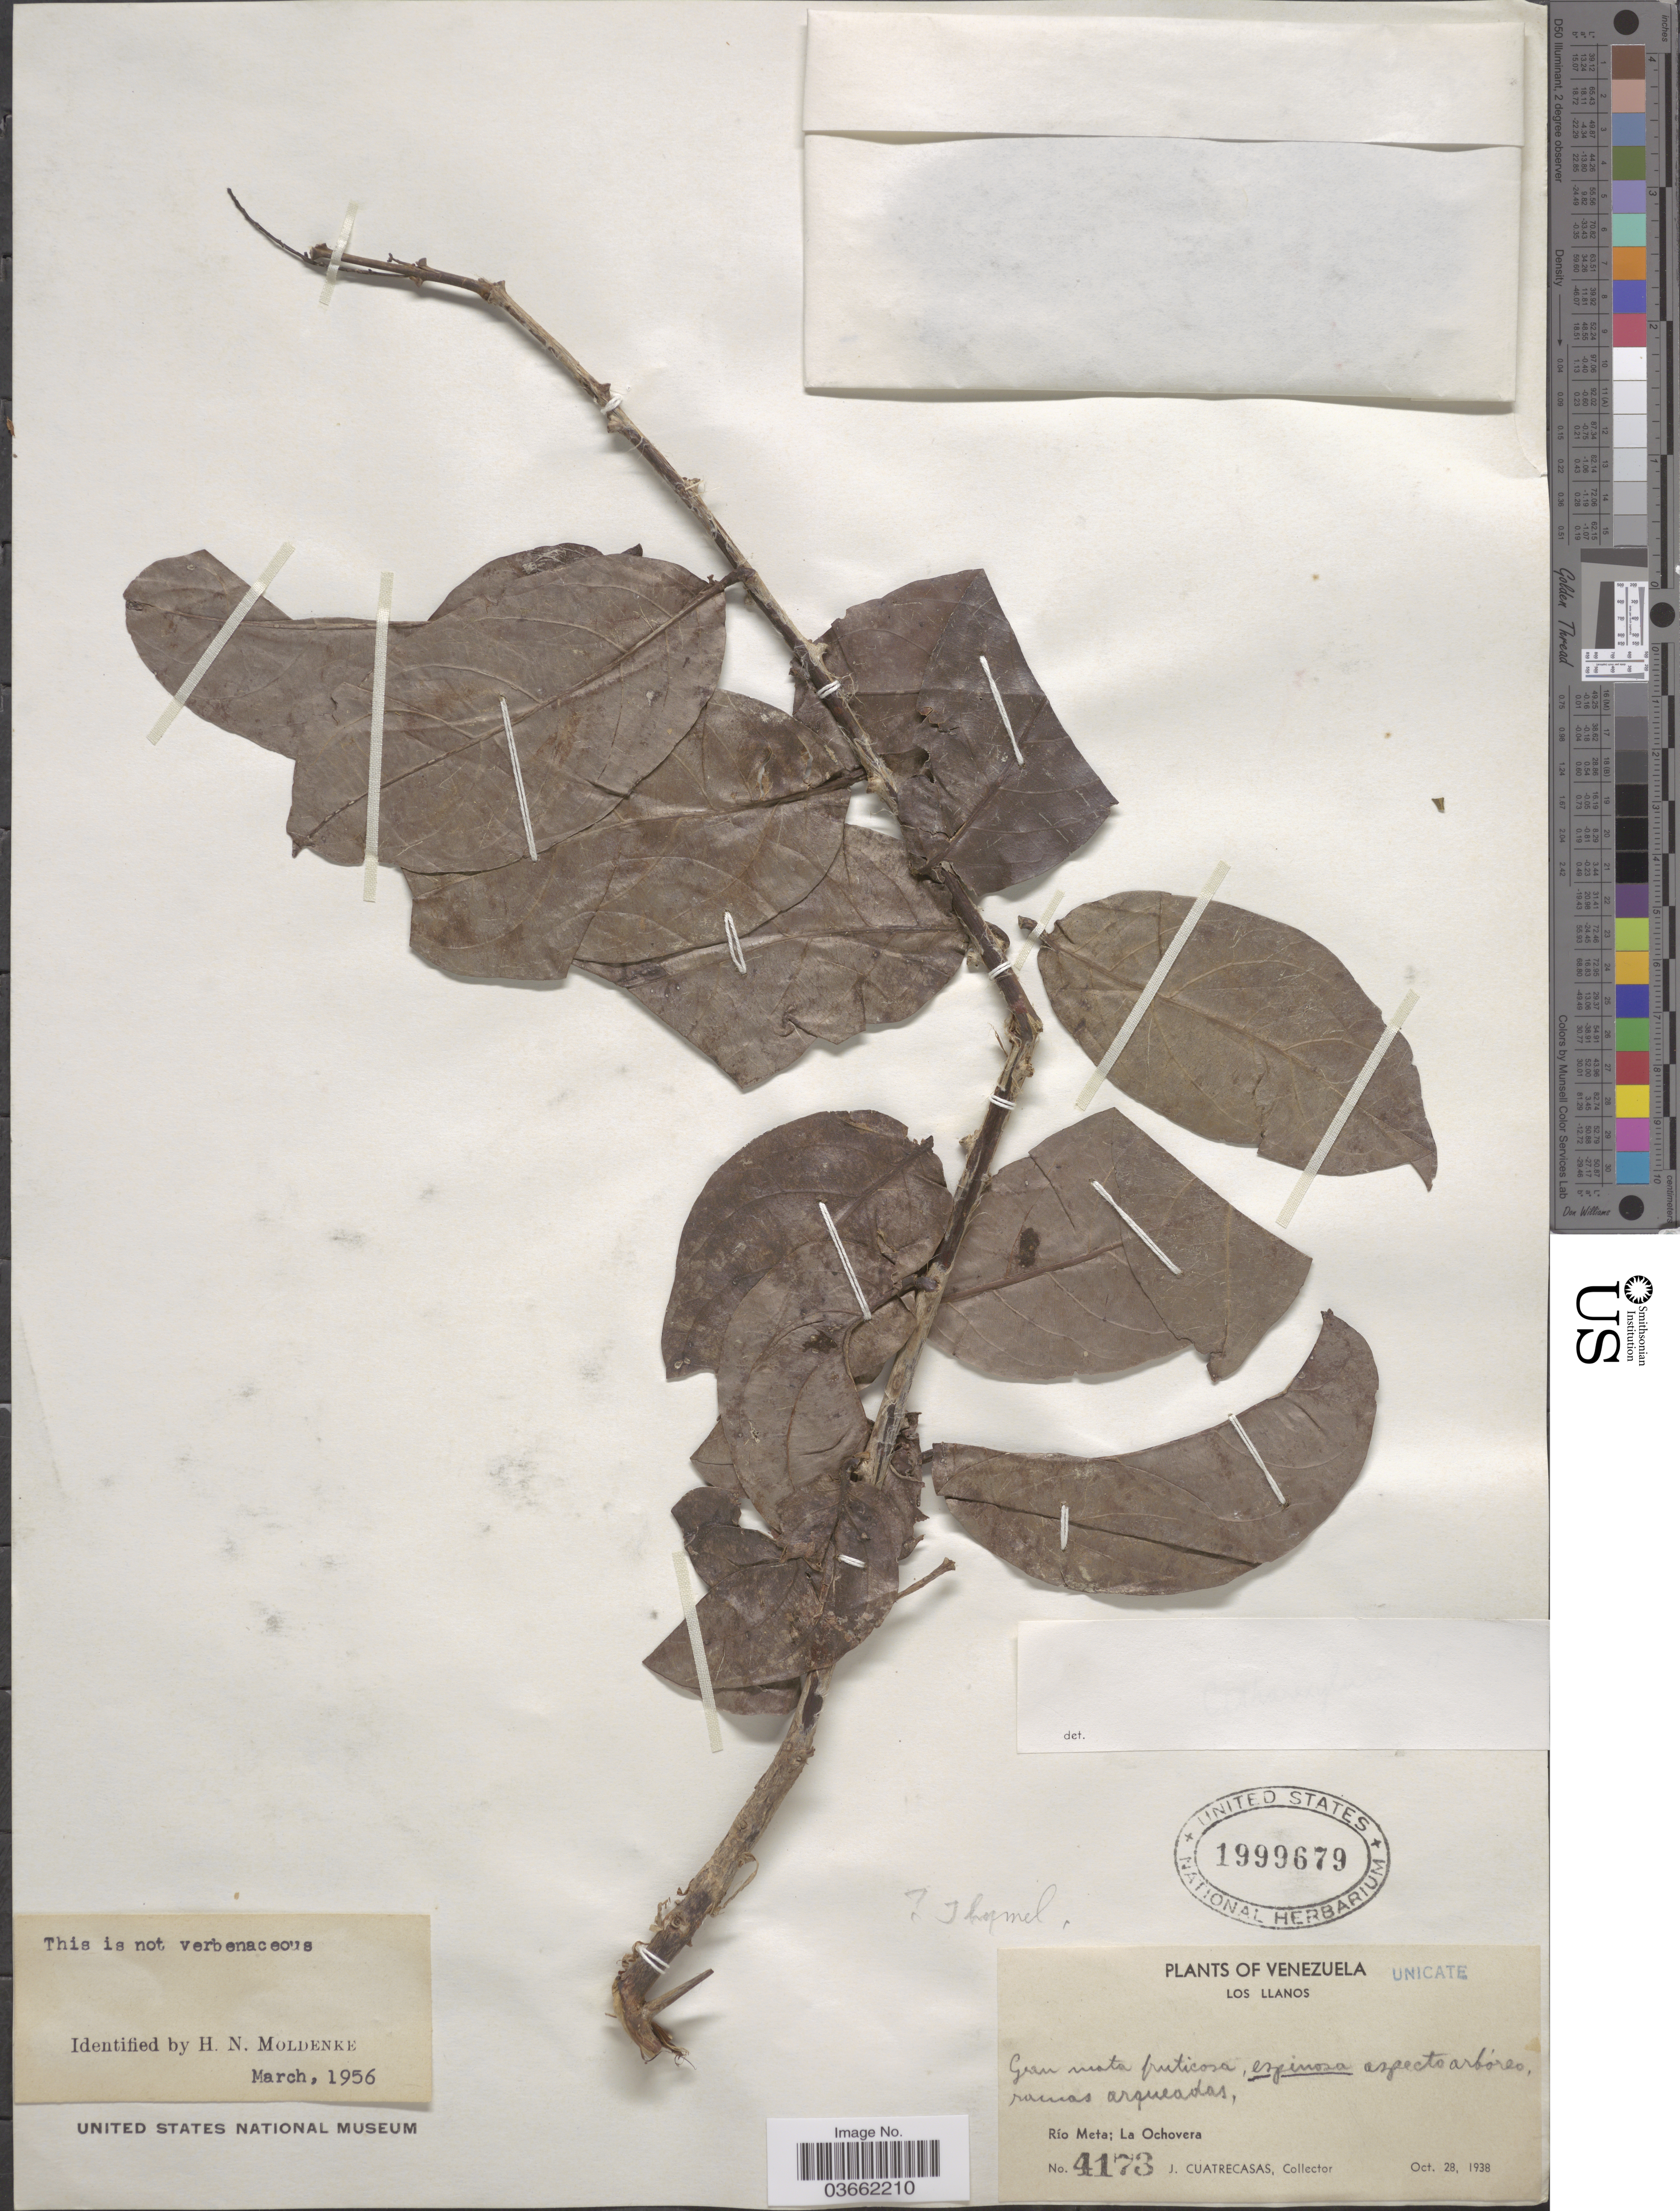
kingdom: Plantae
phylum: Tracheophyta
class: Magnoliopsida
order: Malvales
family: Thymelaeaceae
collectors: J. Cuatrecasas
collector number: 4173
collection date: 1938-10-28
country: Venezuela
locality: Los Llanos. Río Meta; La Ochovera.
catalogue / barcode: US 1999679